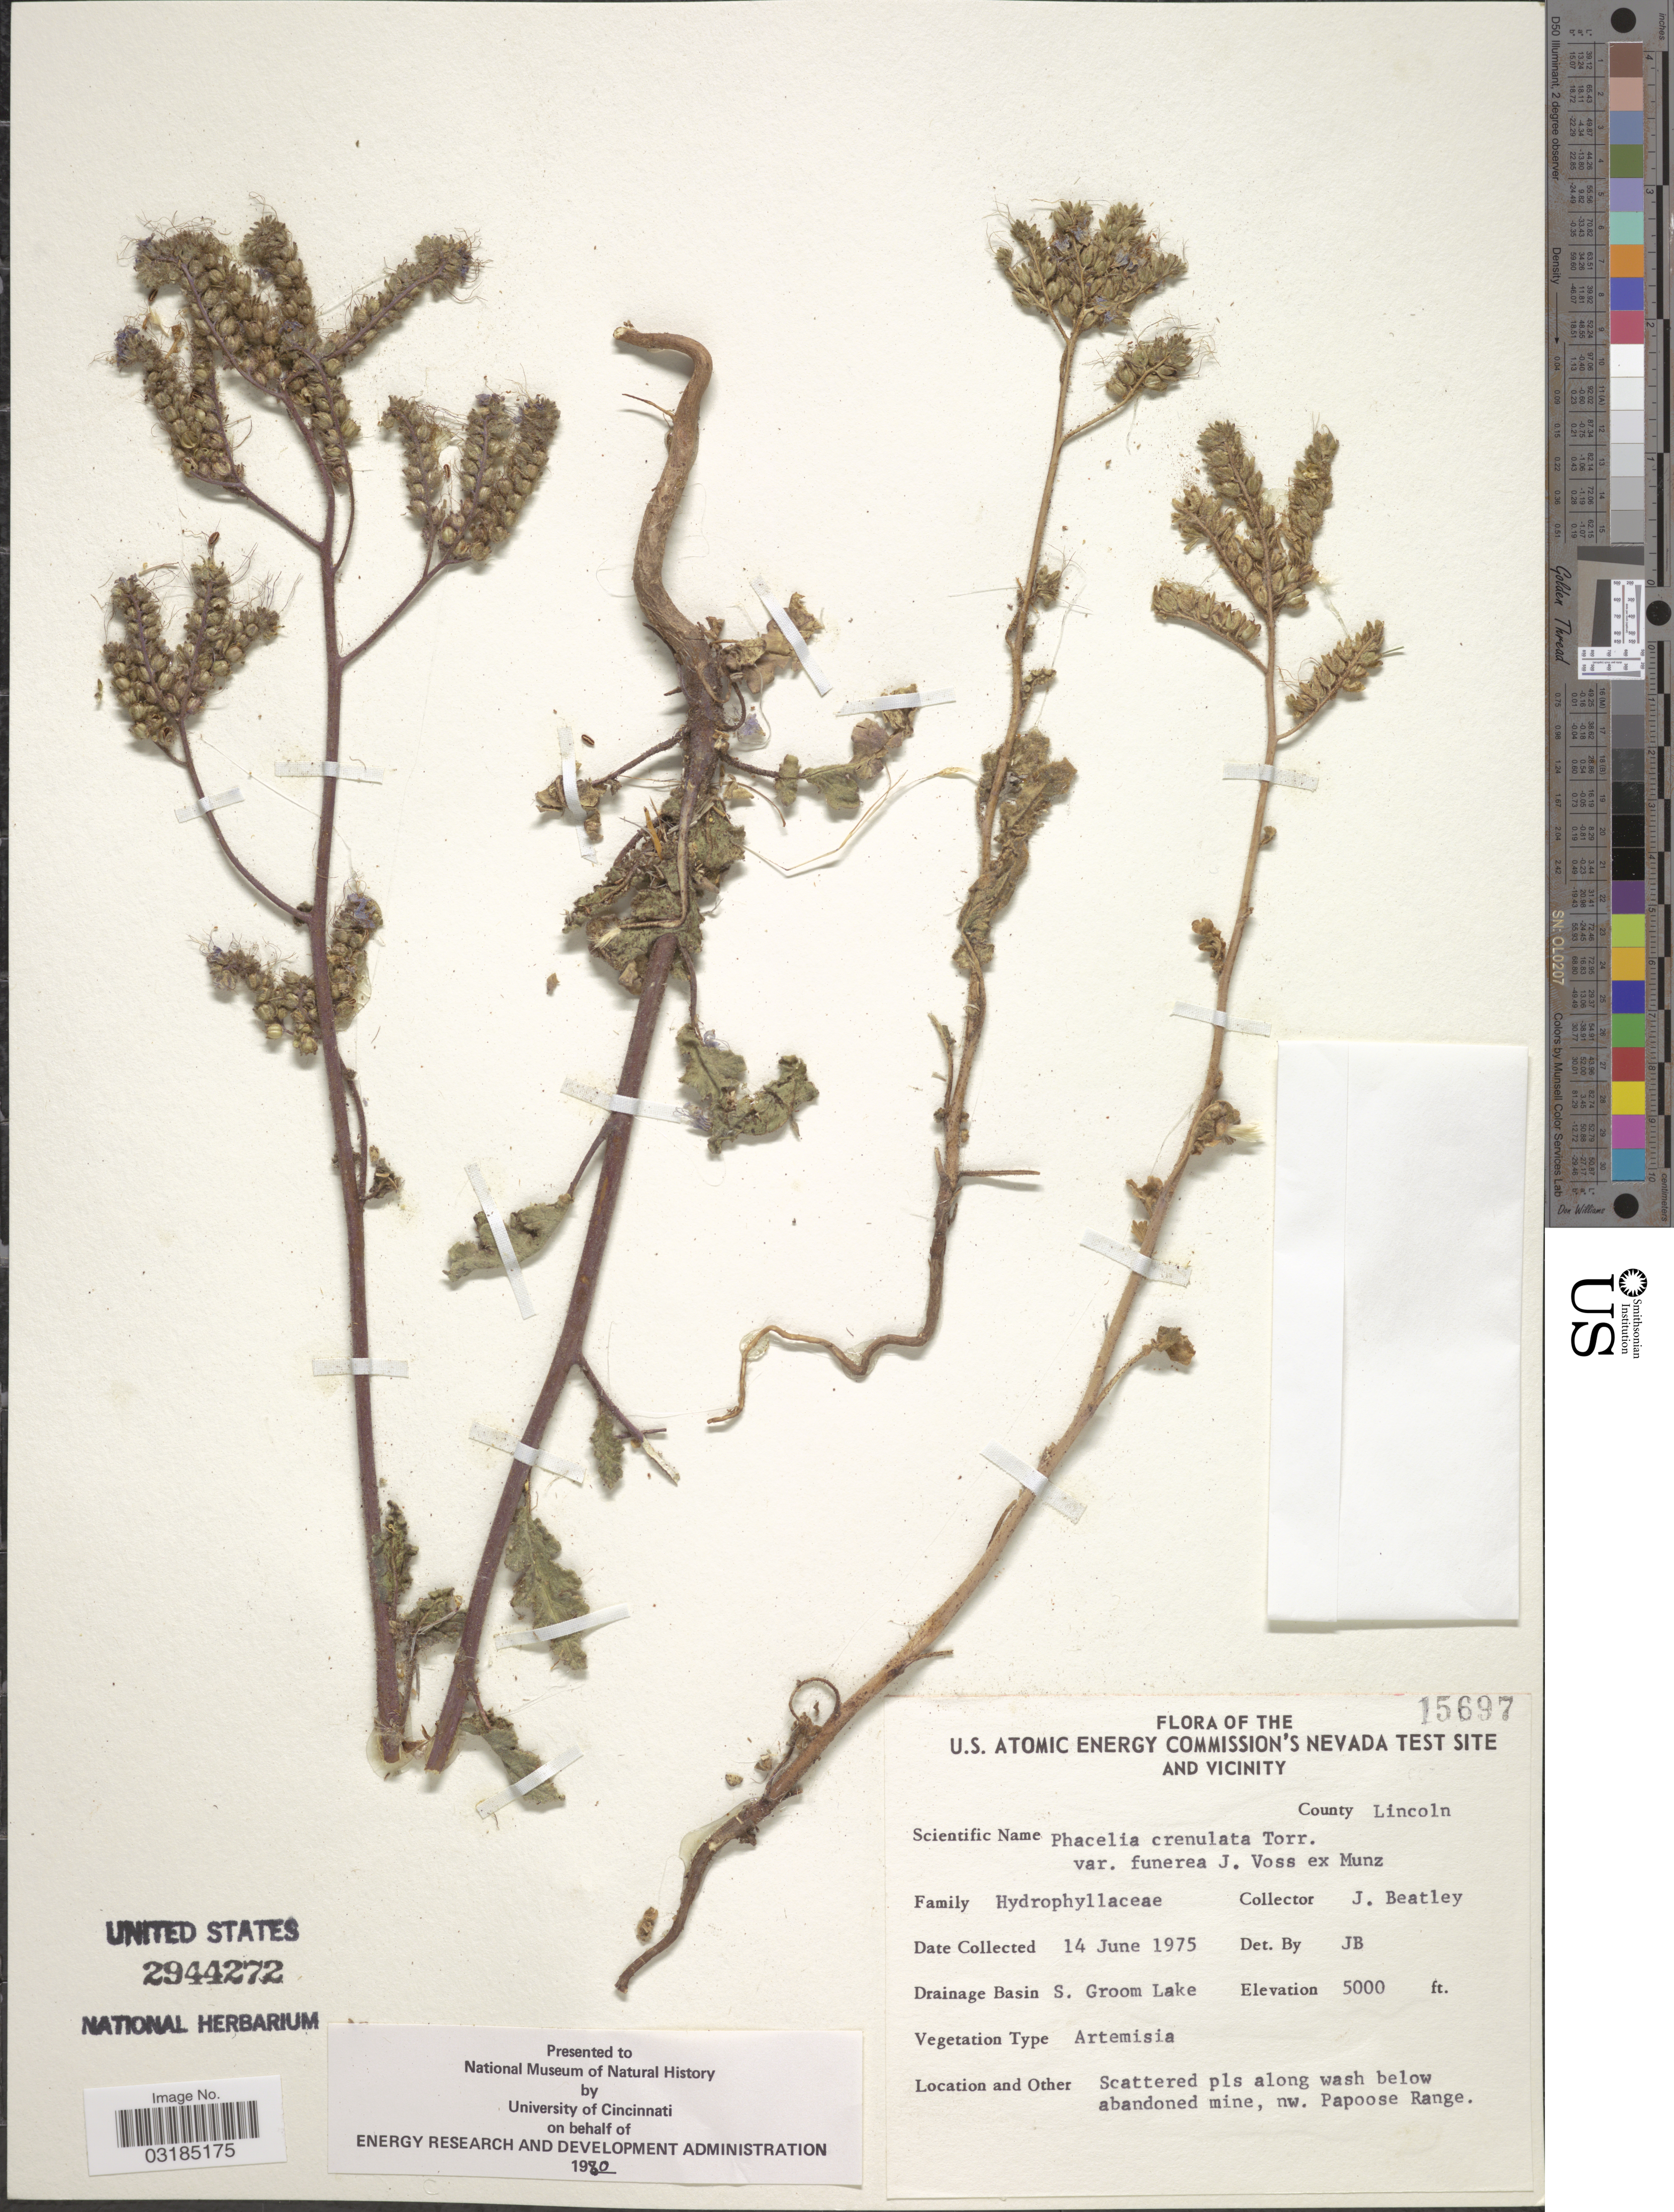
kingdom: Plantae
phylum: Tracheophyta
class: Magnoliopsida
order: Boraginales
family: Hydrophyllaceae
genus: Phacelia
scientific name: Phacelia crenulata var. funerea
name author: J.W. Voss in Munz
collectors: J. C. Beatley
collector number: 15697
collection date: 1975-06-14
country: United States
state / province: Nevada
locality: The U.S. Atomic Energy Commission's Nevada Test Site and Vicinity. County Lincoln. Drainage Basin S. Groom Lake. Along wash below abandoned mine, nw. Papoose Range.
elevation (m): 1524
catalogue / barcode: US 2944272